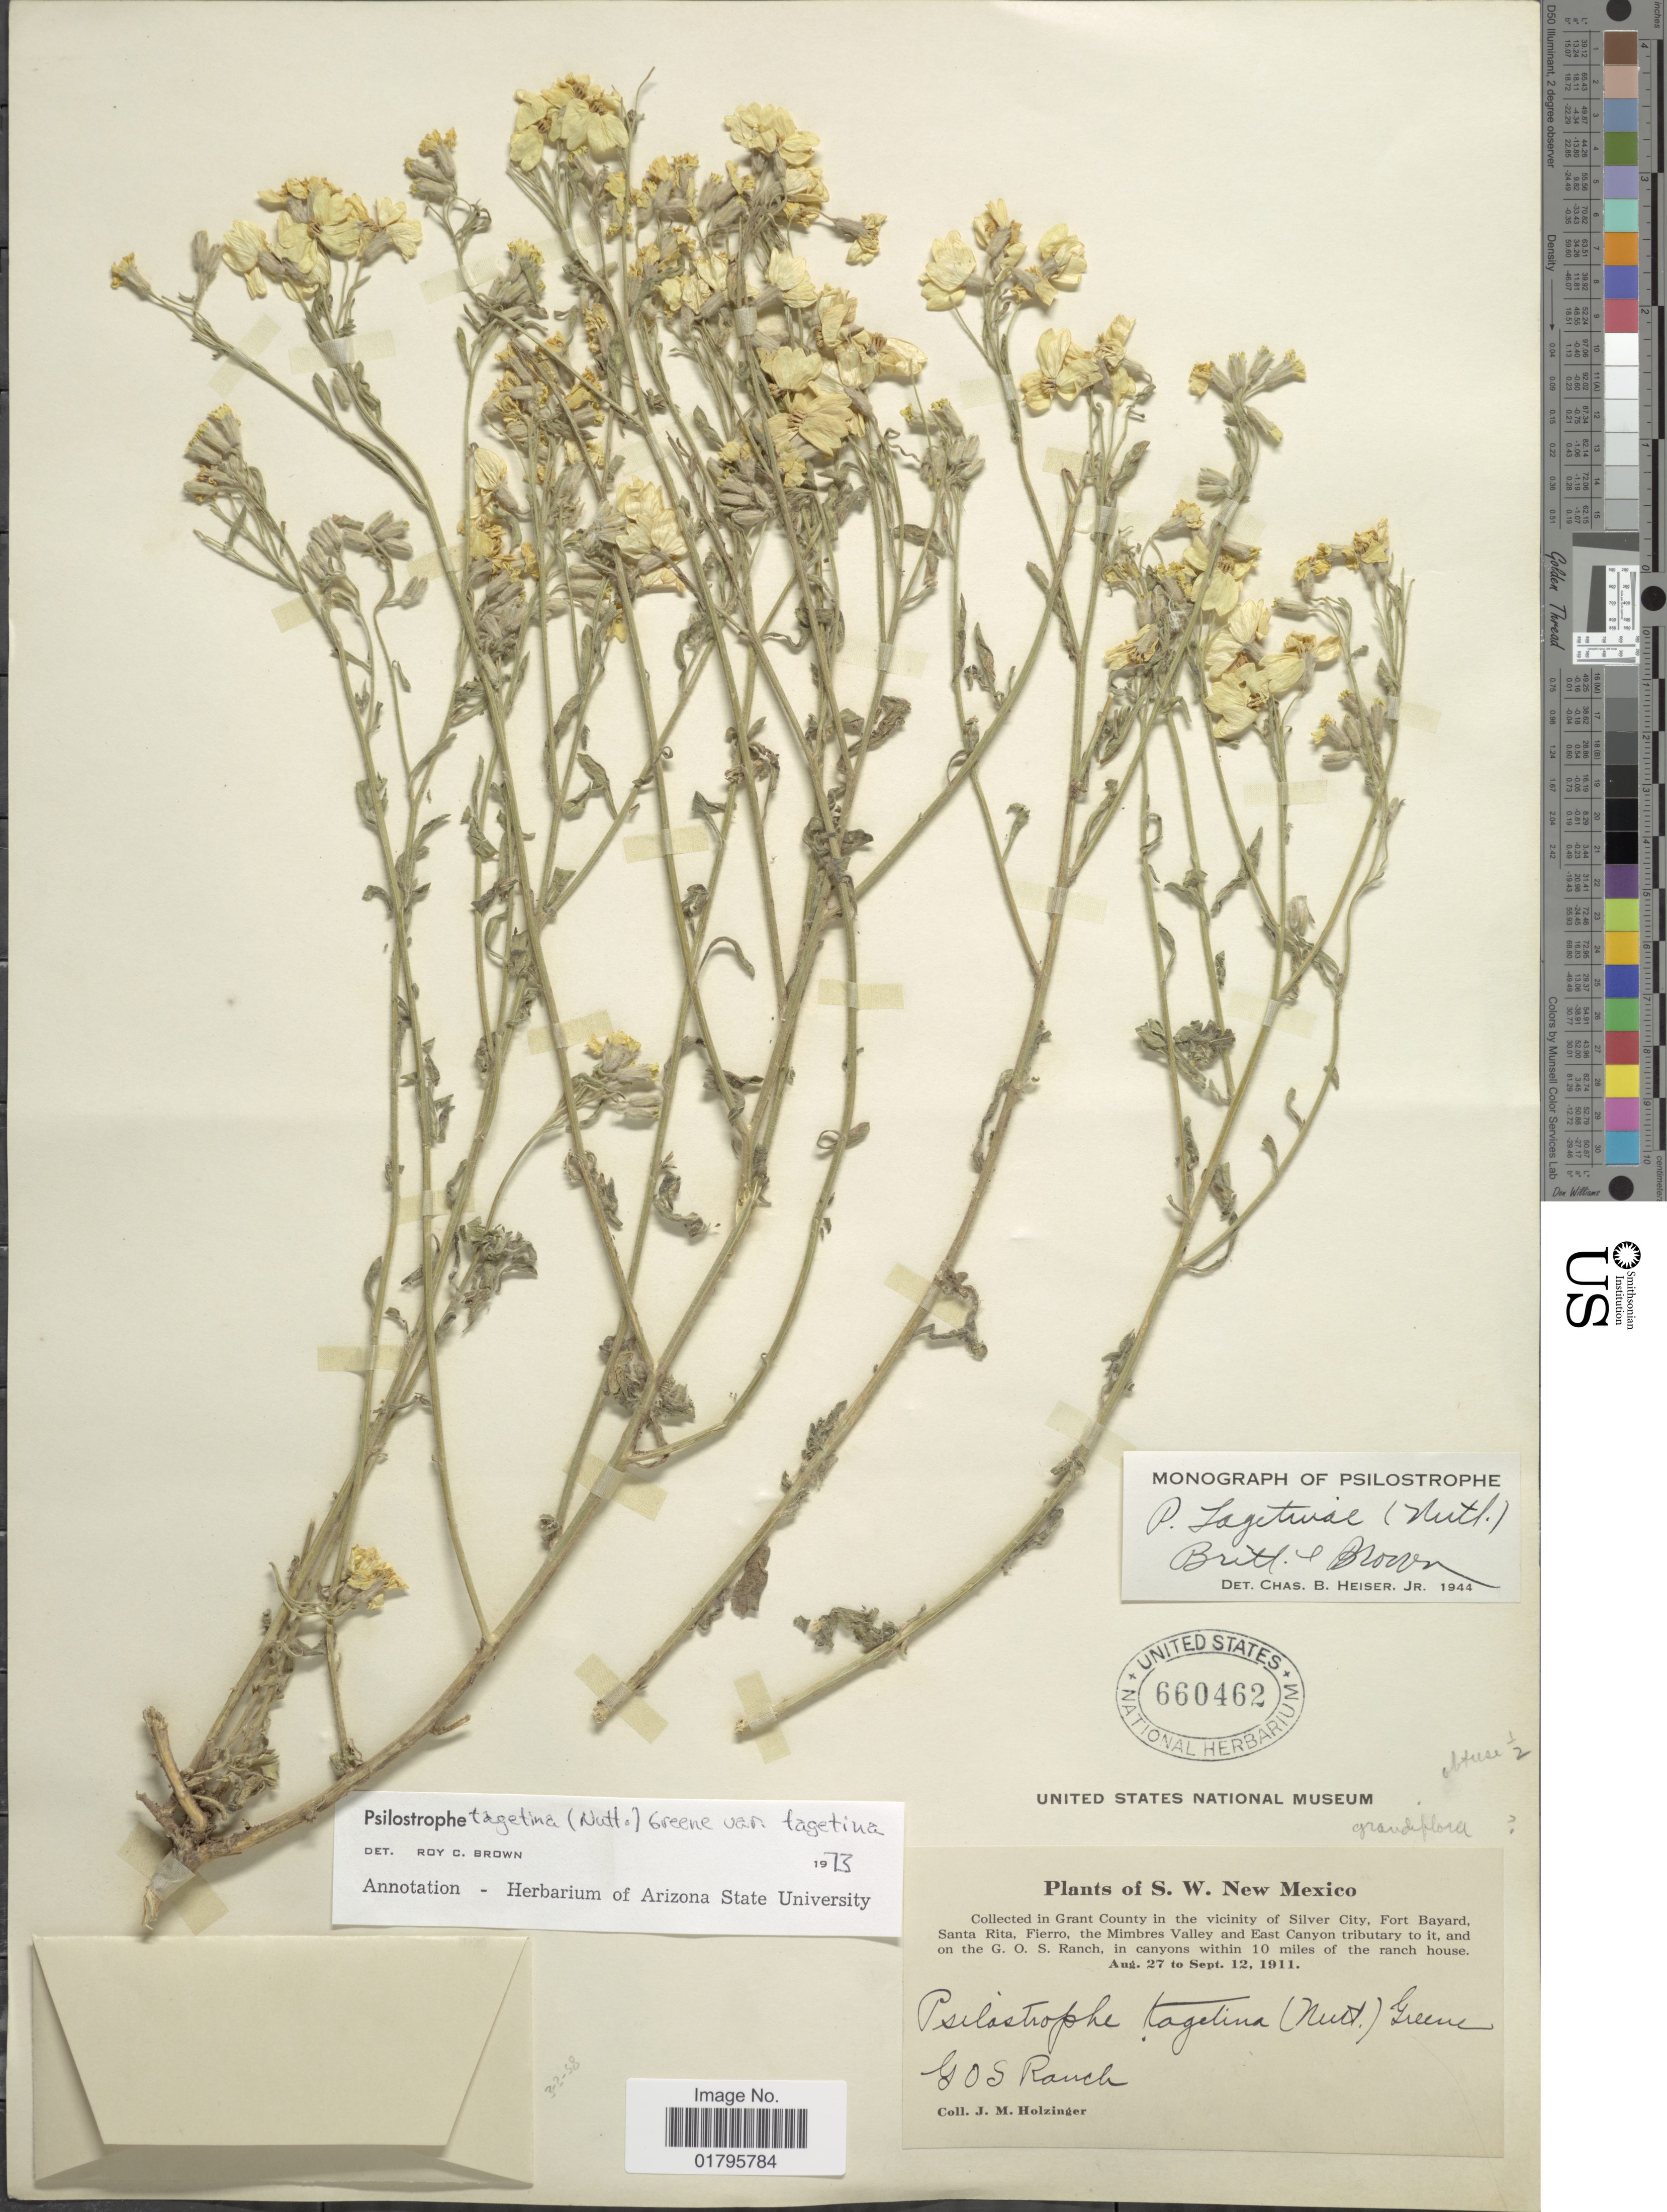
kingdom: Plantae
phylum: Tracheophyta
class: Magnoliopsida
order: Asterales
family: Asteraceae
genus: Psilostrophe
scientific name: Psilostrophe tagetina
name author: (Nutt.) Greene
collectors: J. M. Holzinger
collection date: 1911-08-27/1911-09-12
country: United States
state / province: New Mexico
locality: S.W. New Mexico.GOS Ranch. Grant County in the vicinity of Silver City,Fort Bayard, Santa Rita, Fierro, the Mimbres Valley and East canyon tributary to it, and on the G. O. S. Ranch, in cnayons within 10 miles of the ranch house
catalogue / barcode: US 660462